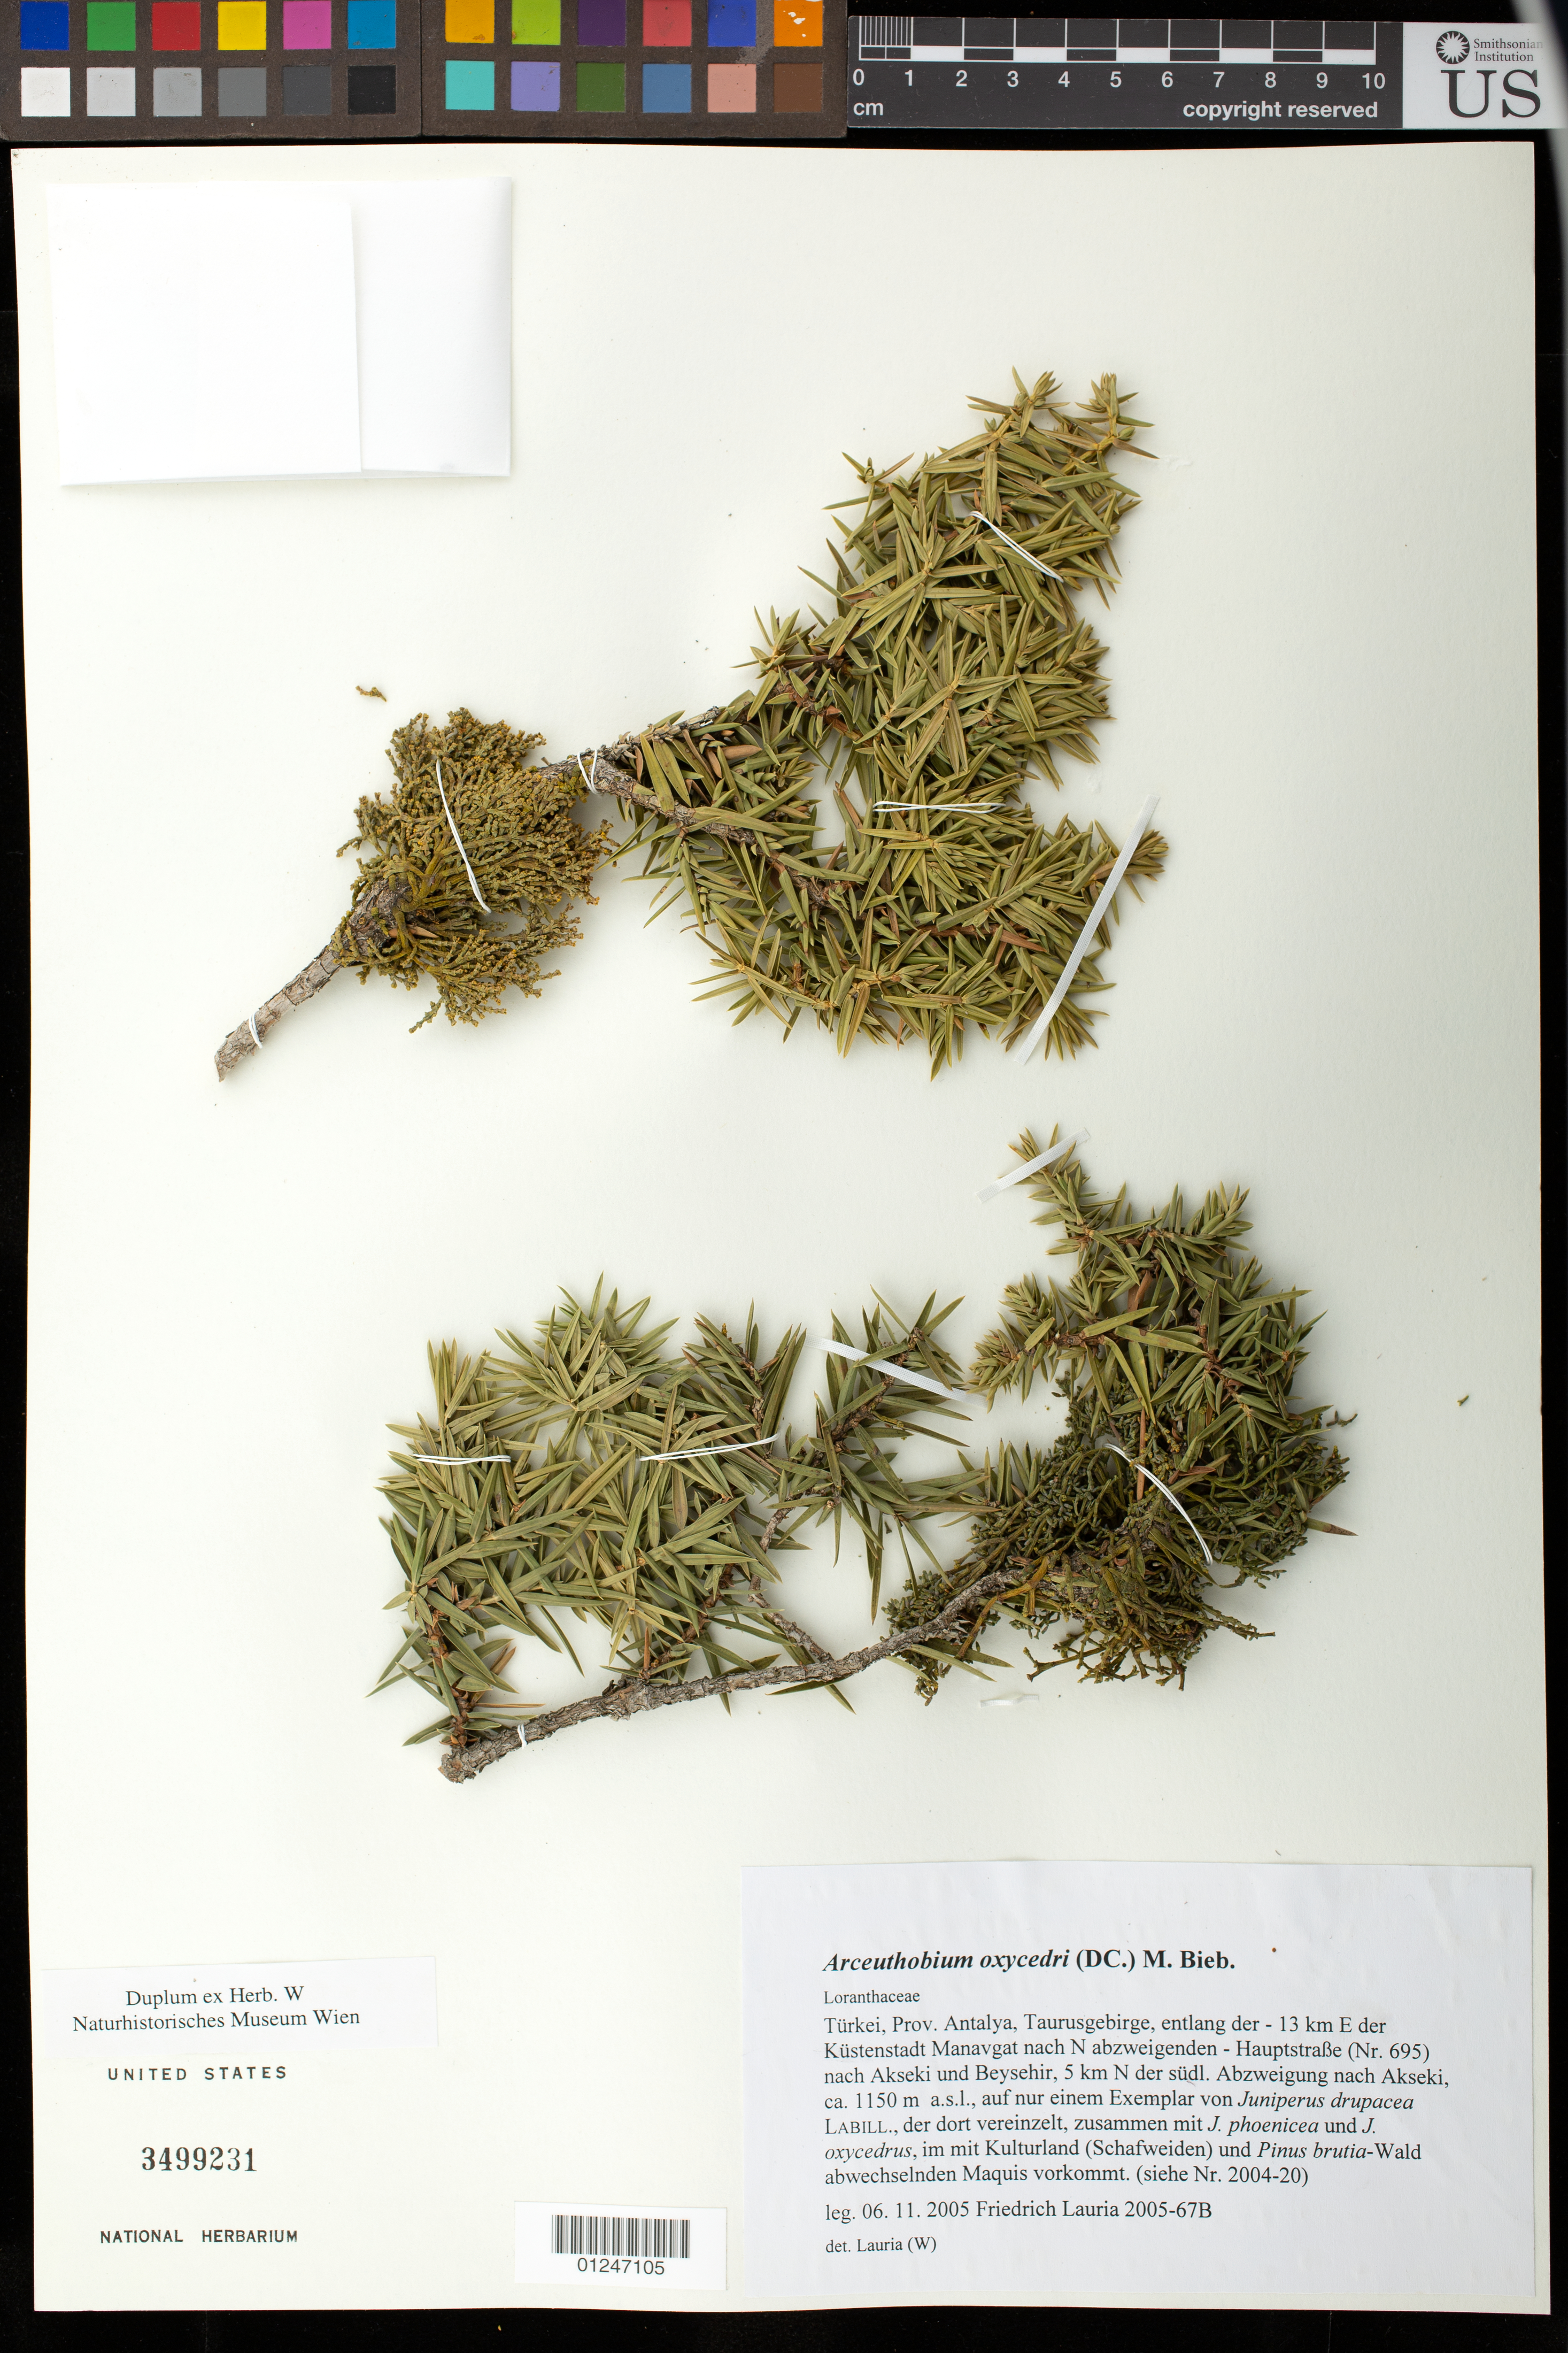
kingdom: Plantae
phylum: Tracheophyta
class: Magnoliopsida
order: Santalales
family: Viscaceae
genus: Arceuthobium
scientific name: Arceuthobium oxycedri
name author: (DC.) M. Bieb.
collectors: F. Lauria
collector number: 2005-67B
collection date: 2005-11-06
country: Turkey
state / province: Antalya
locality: Taurusgebirge, entlang der- 13 km E der Kustenstadt Manavgat nach N abzweigenden- Hauptstrabe (Nr. 695) nach Akseki und Beysehir, 5 km N der sudl. Abzweigung nach Akseki.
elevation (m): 1150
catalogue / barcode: US 3499231